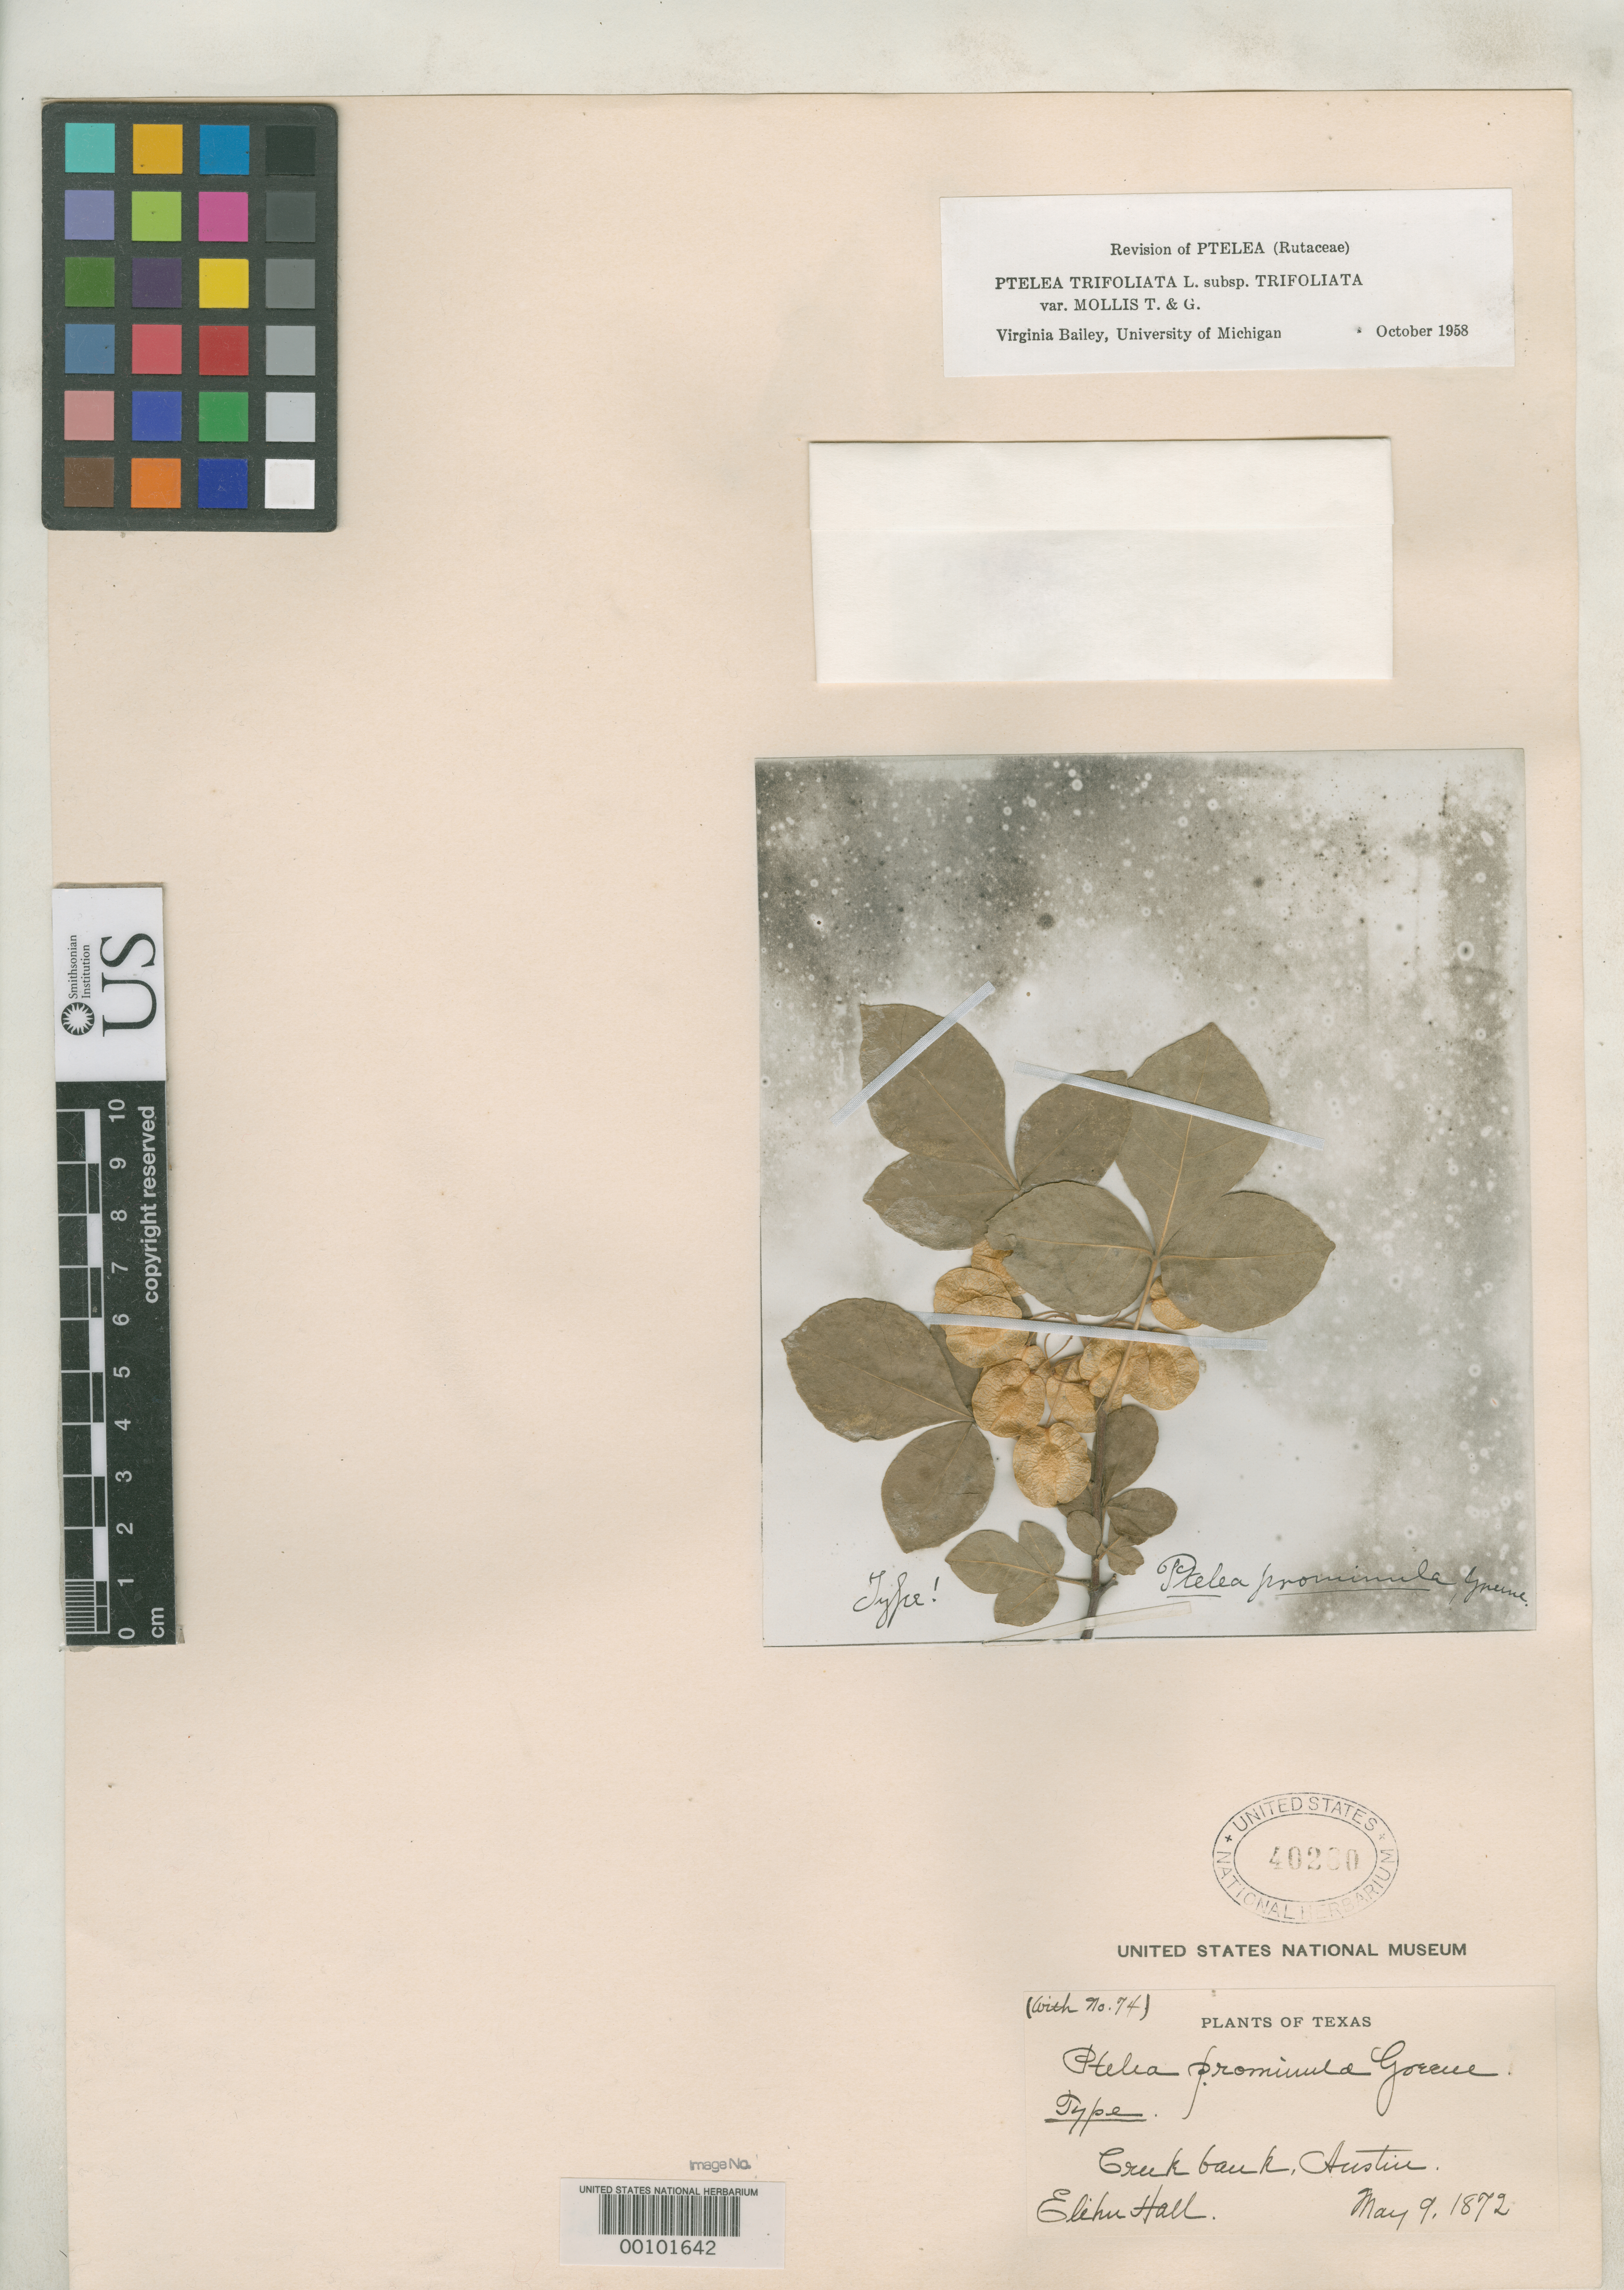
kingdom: Plantae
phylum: Tracheophyta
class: Magnoliopsida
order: Sapindales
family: Rutaceae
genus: Ptelea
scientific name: Ptelea prominula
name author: Greene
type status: Holotype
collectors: E. Hall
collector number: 74 (part)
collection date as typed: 09 May 1872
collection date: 1872-05-09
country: United States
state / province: Texas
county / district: Travis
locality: Creek bank near Austin.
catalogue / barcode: US 40260